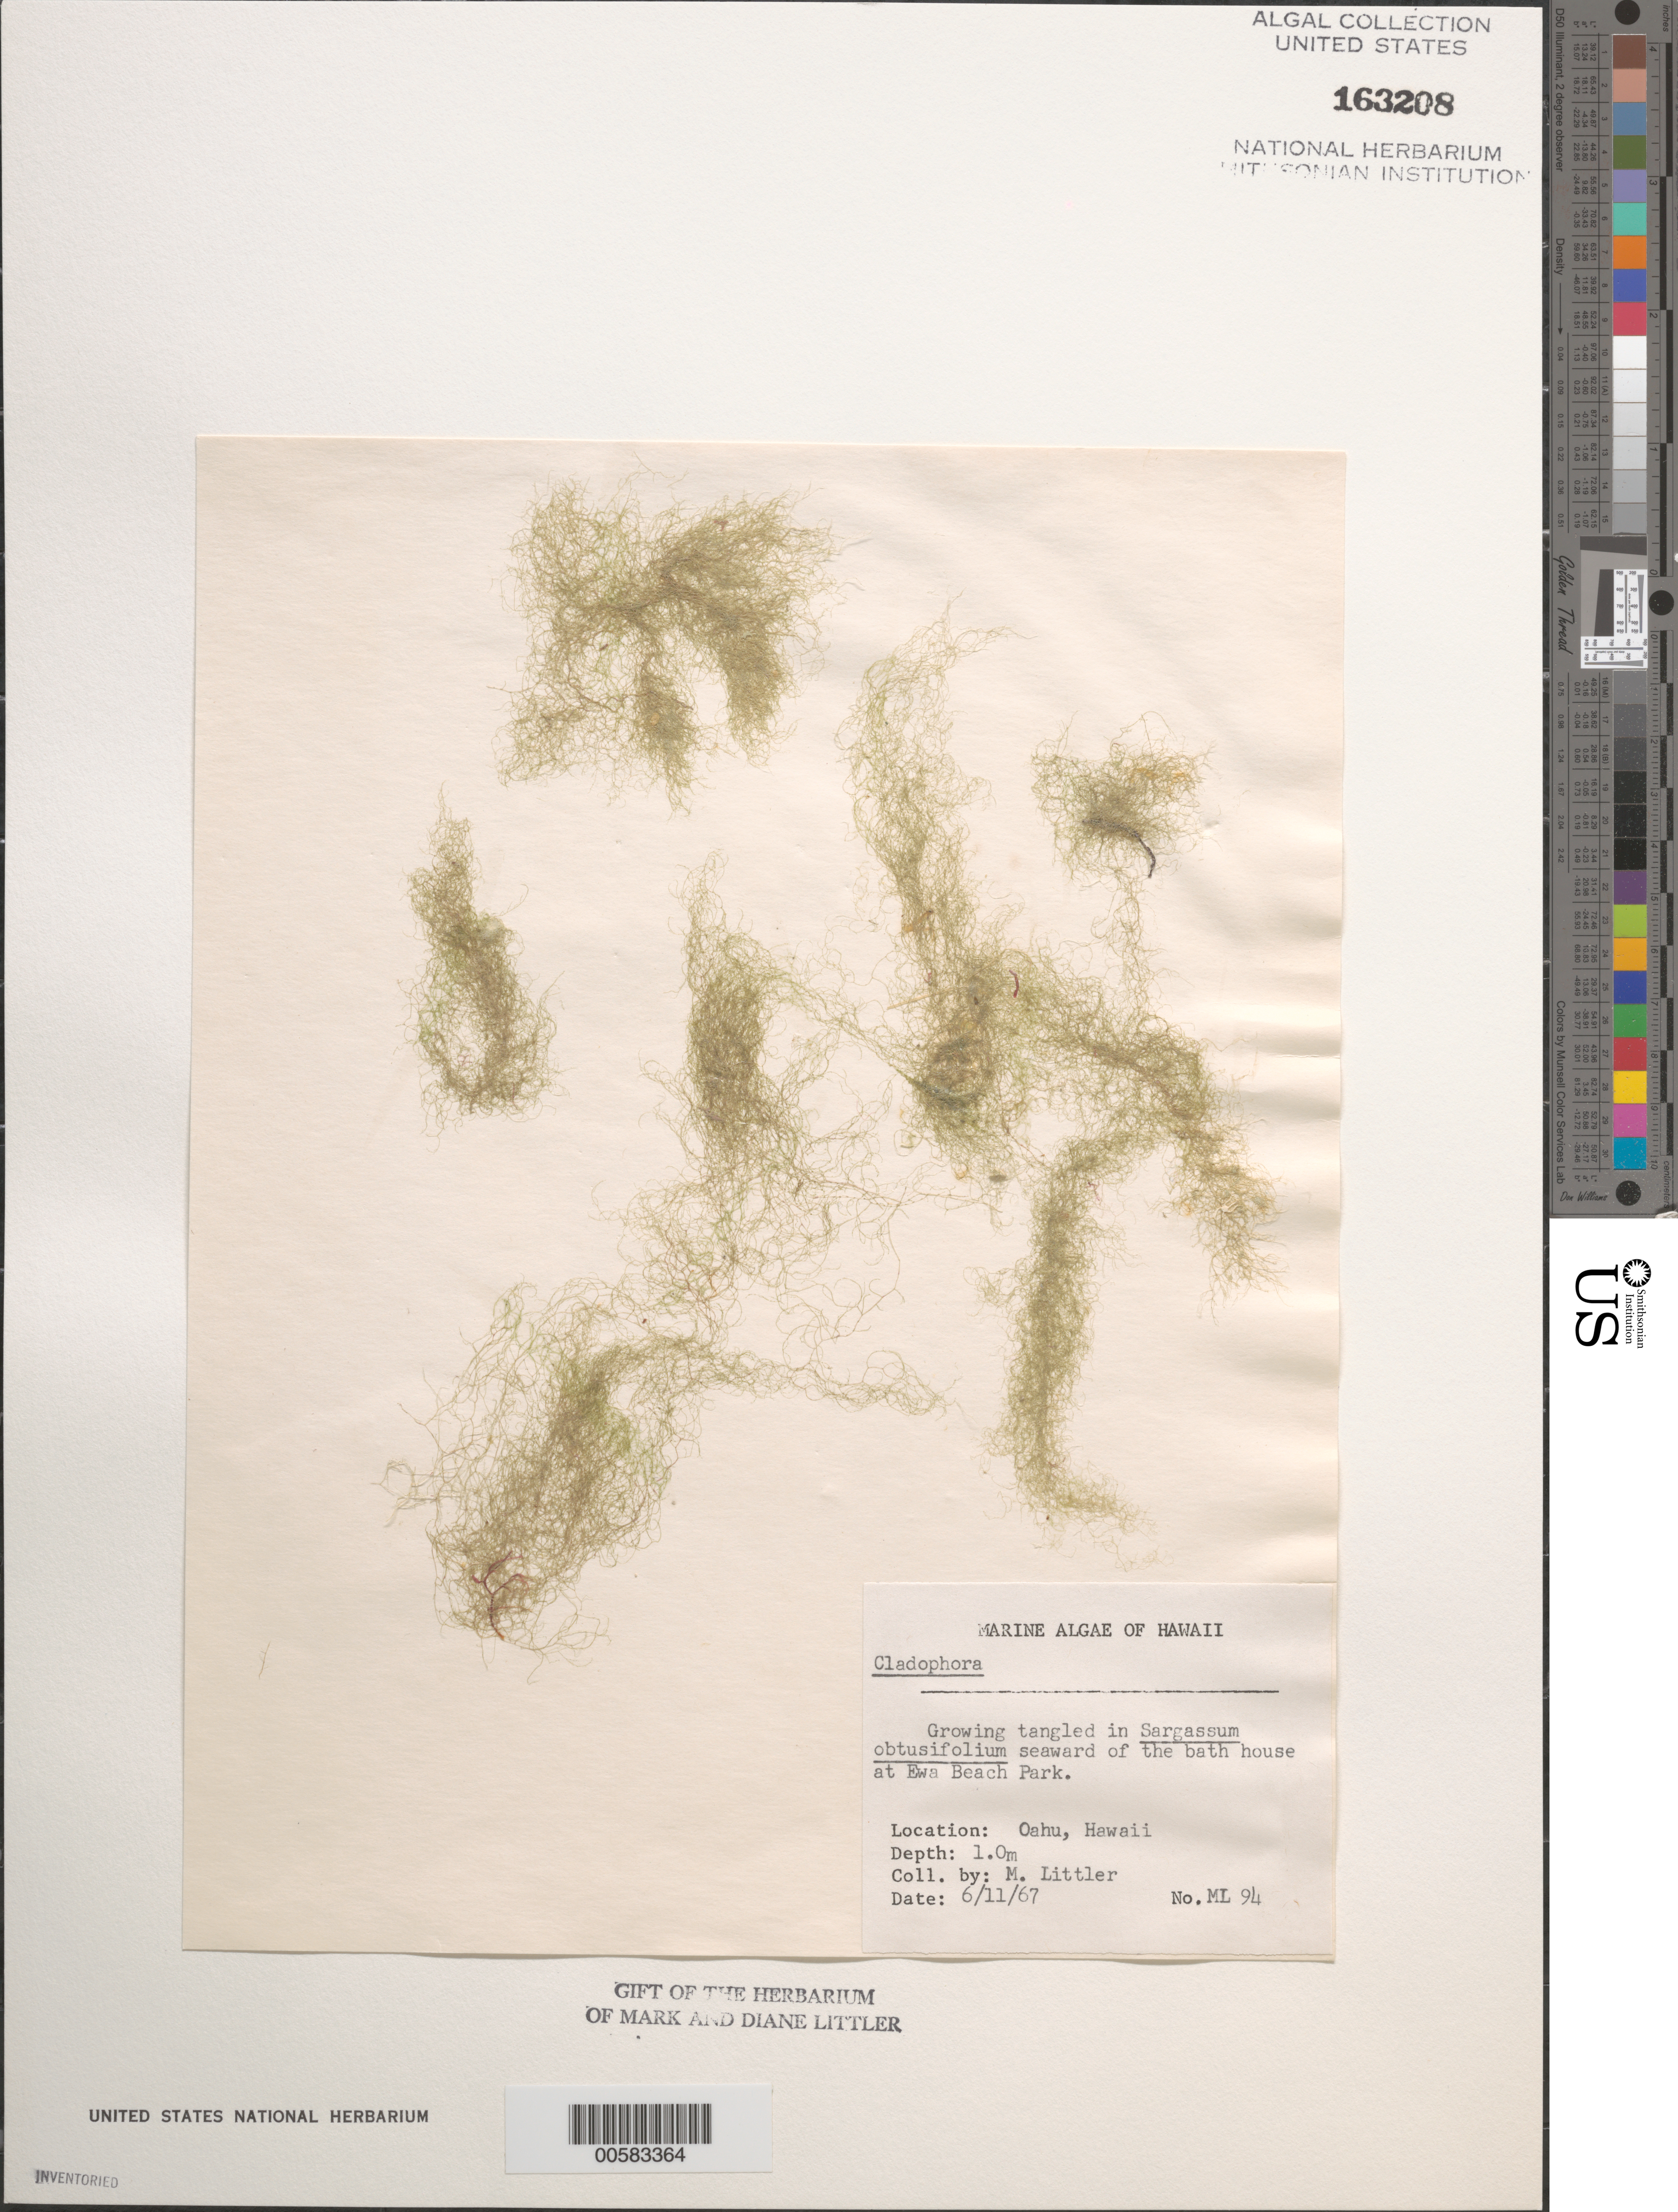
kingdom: Plantae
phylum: Chlorophyta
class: Ulvophyceae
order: Cladophorales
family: Cladophoraceae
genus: Cladophora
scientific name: Cladophora sp.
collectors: M. M. Littler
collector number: ML 94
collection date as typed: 11 Jun 1967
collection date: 1967-06-11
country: United States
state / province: Hawaii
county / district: Honolulu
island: Oahu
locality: Ewa Beach Park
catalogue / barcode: US 163208